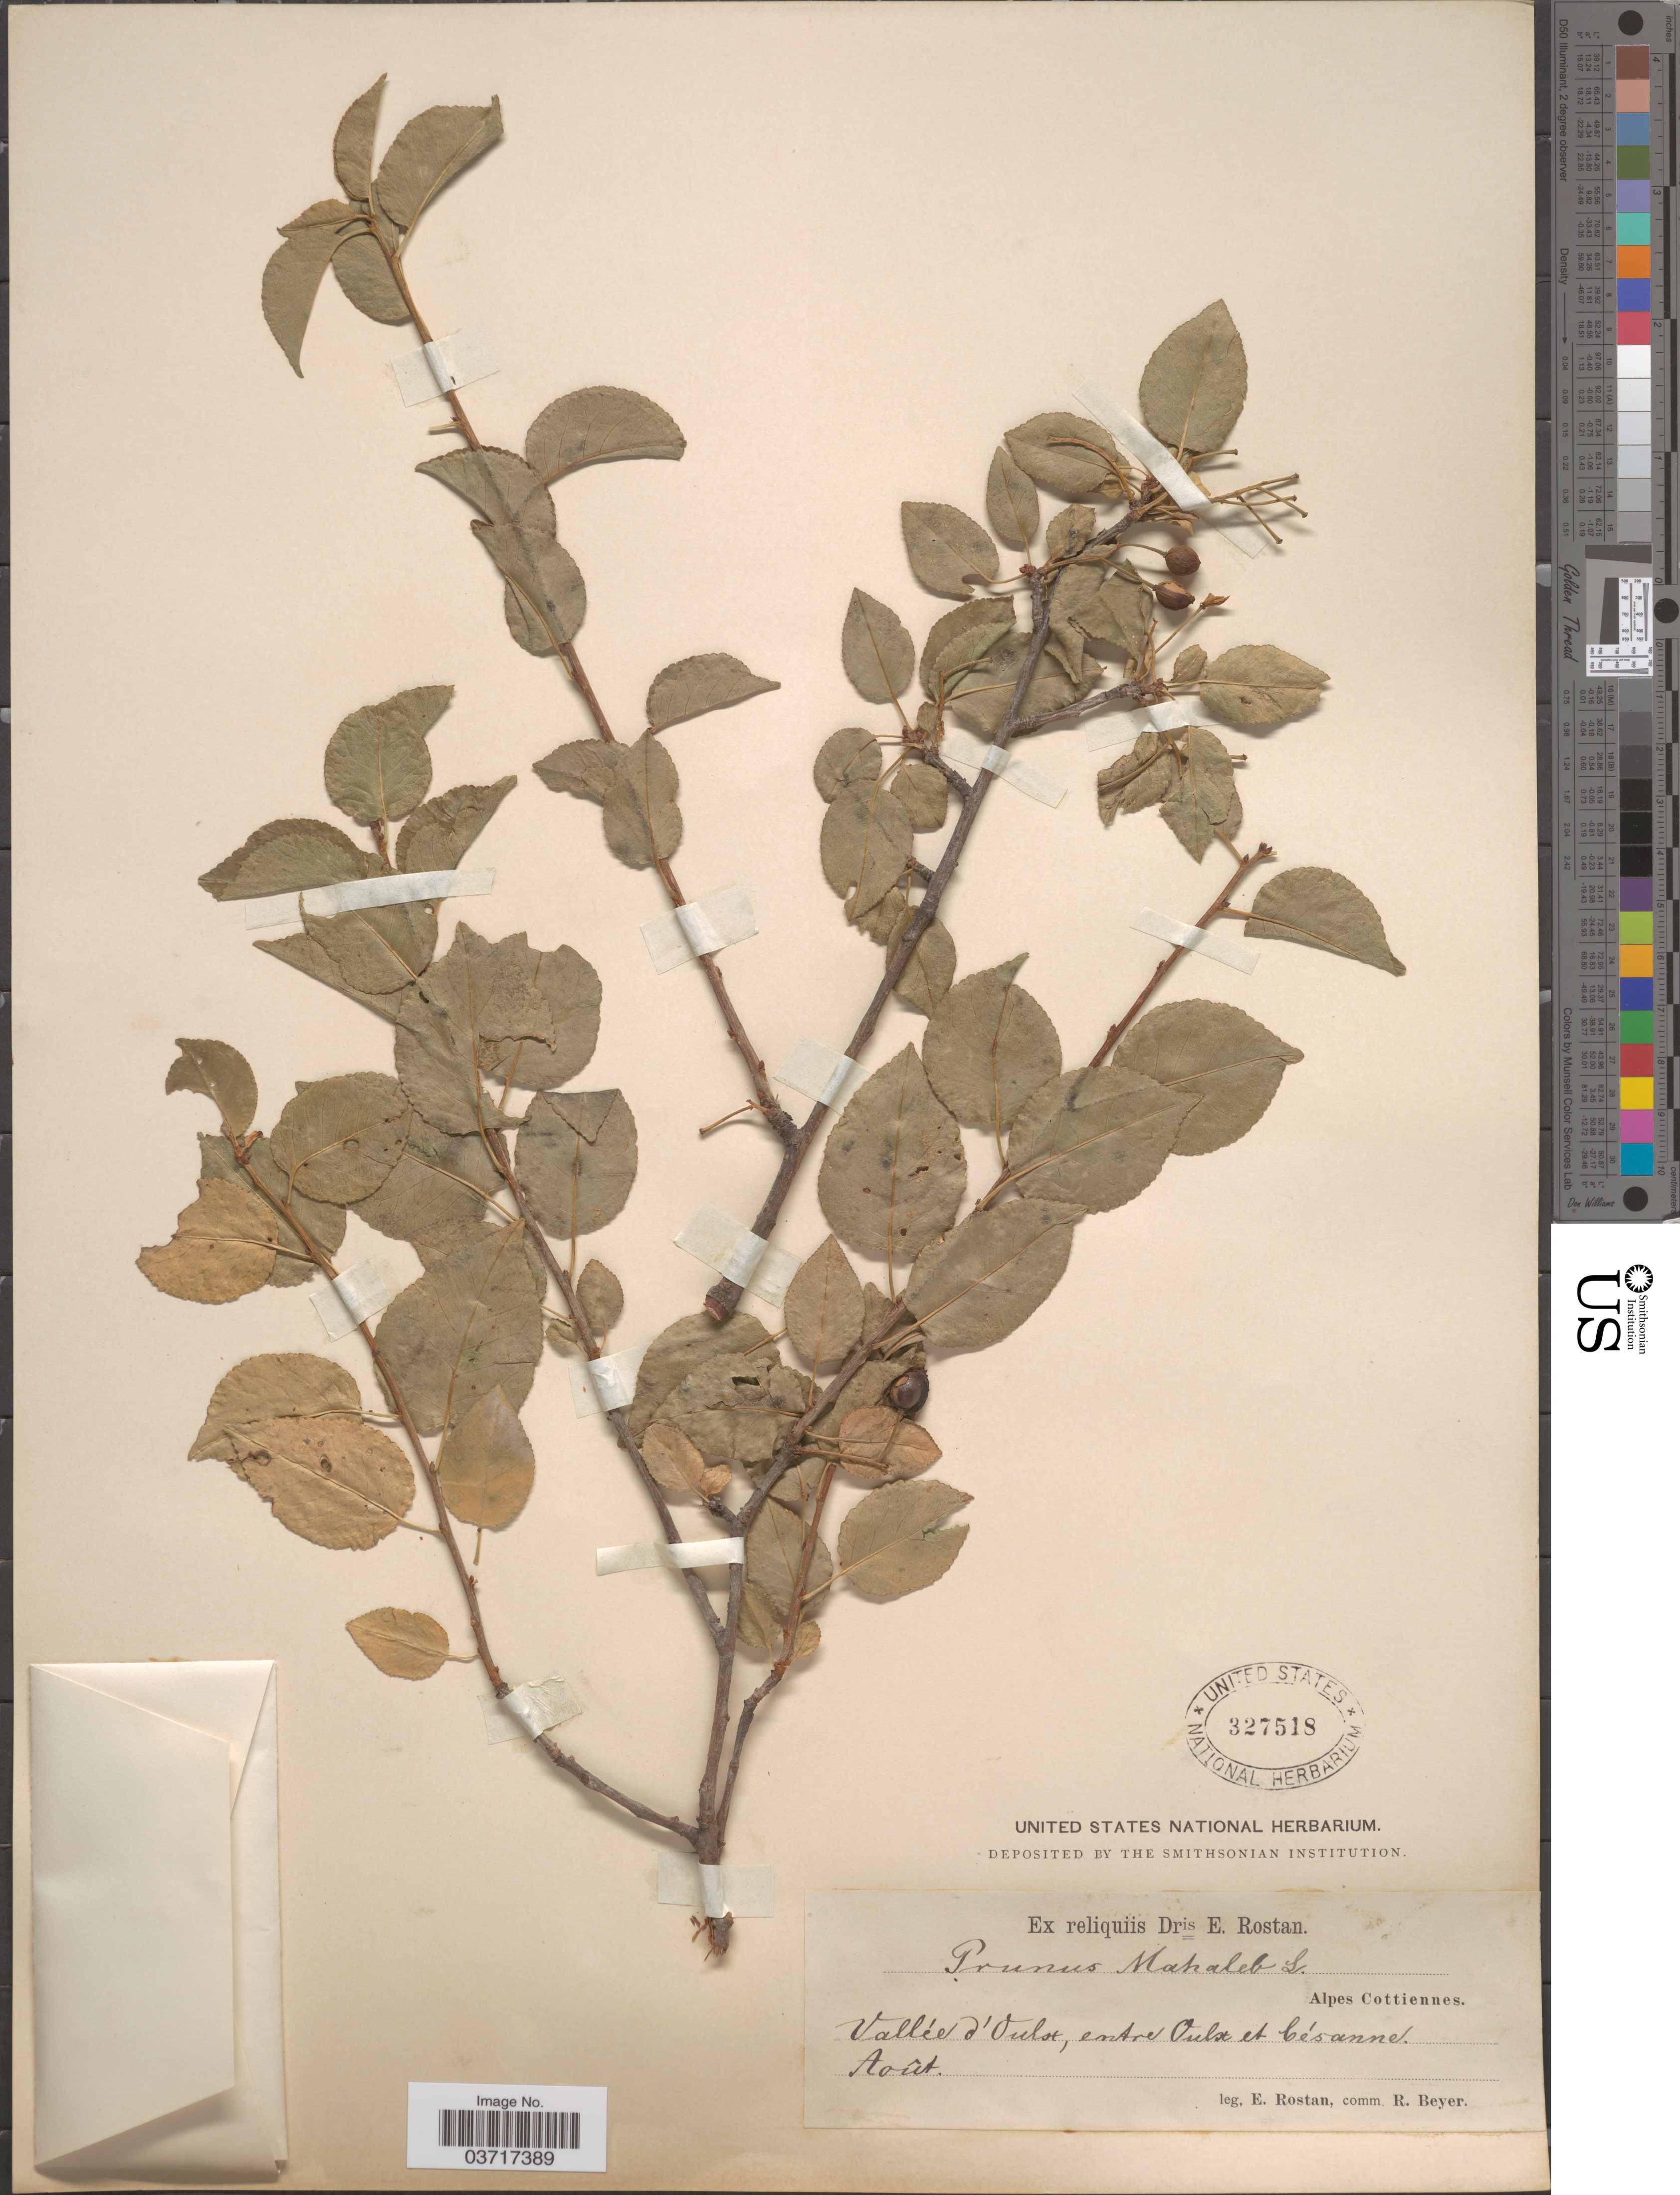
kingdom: Plantae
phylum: Tracheophyta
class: Magnoliopsida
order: Rosales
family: Rosaceae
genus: Prunus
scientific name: Prunus mahaleb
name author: L.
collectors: E. Rostan & R. Beyer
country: France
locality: Alpes Cottiennes. Vallée d'Oulst, entre Oulst et Césanne.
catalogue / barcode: US 327518